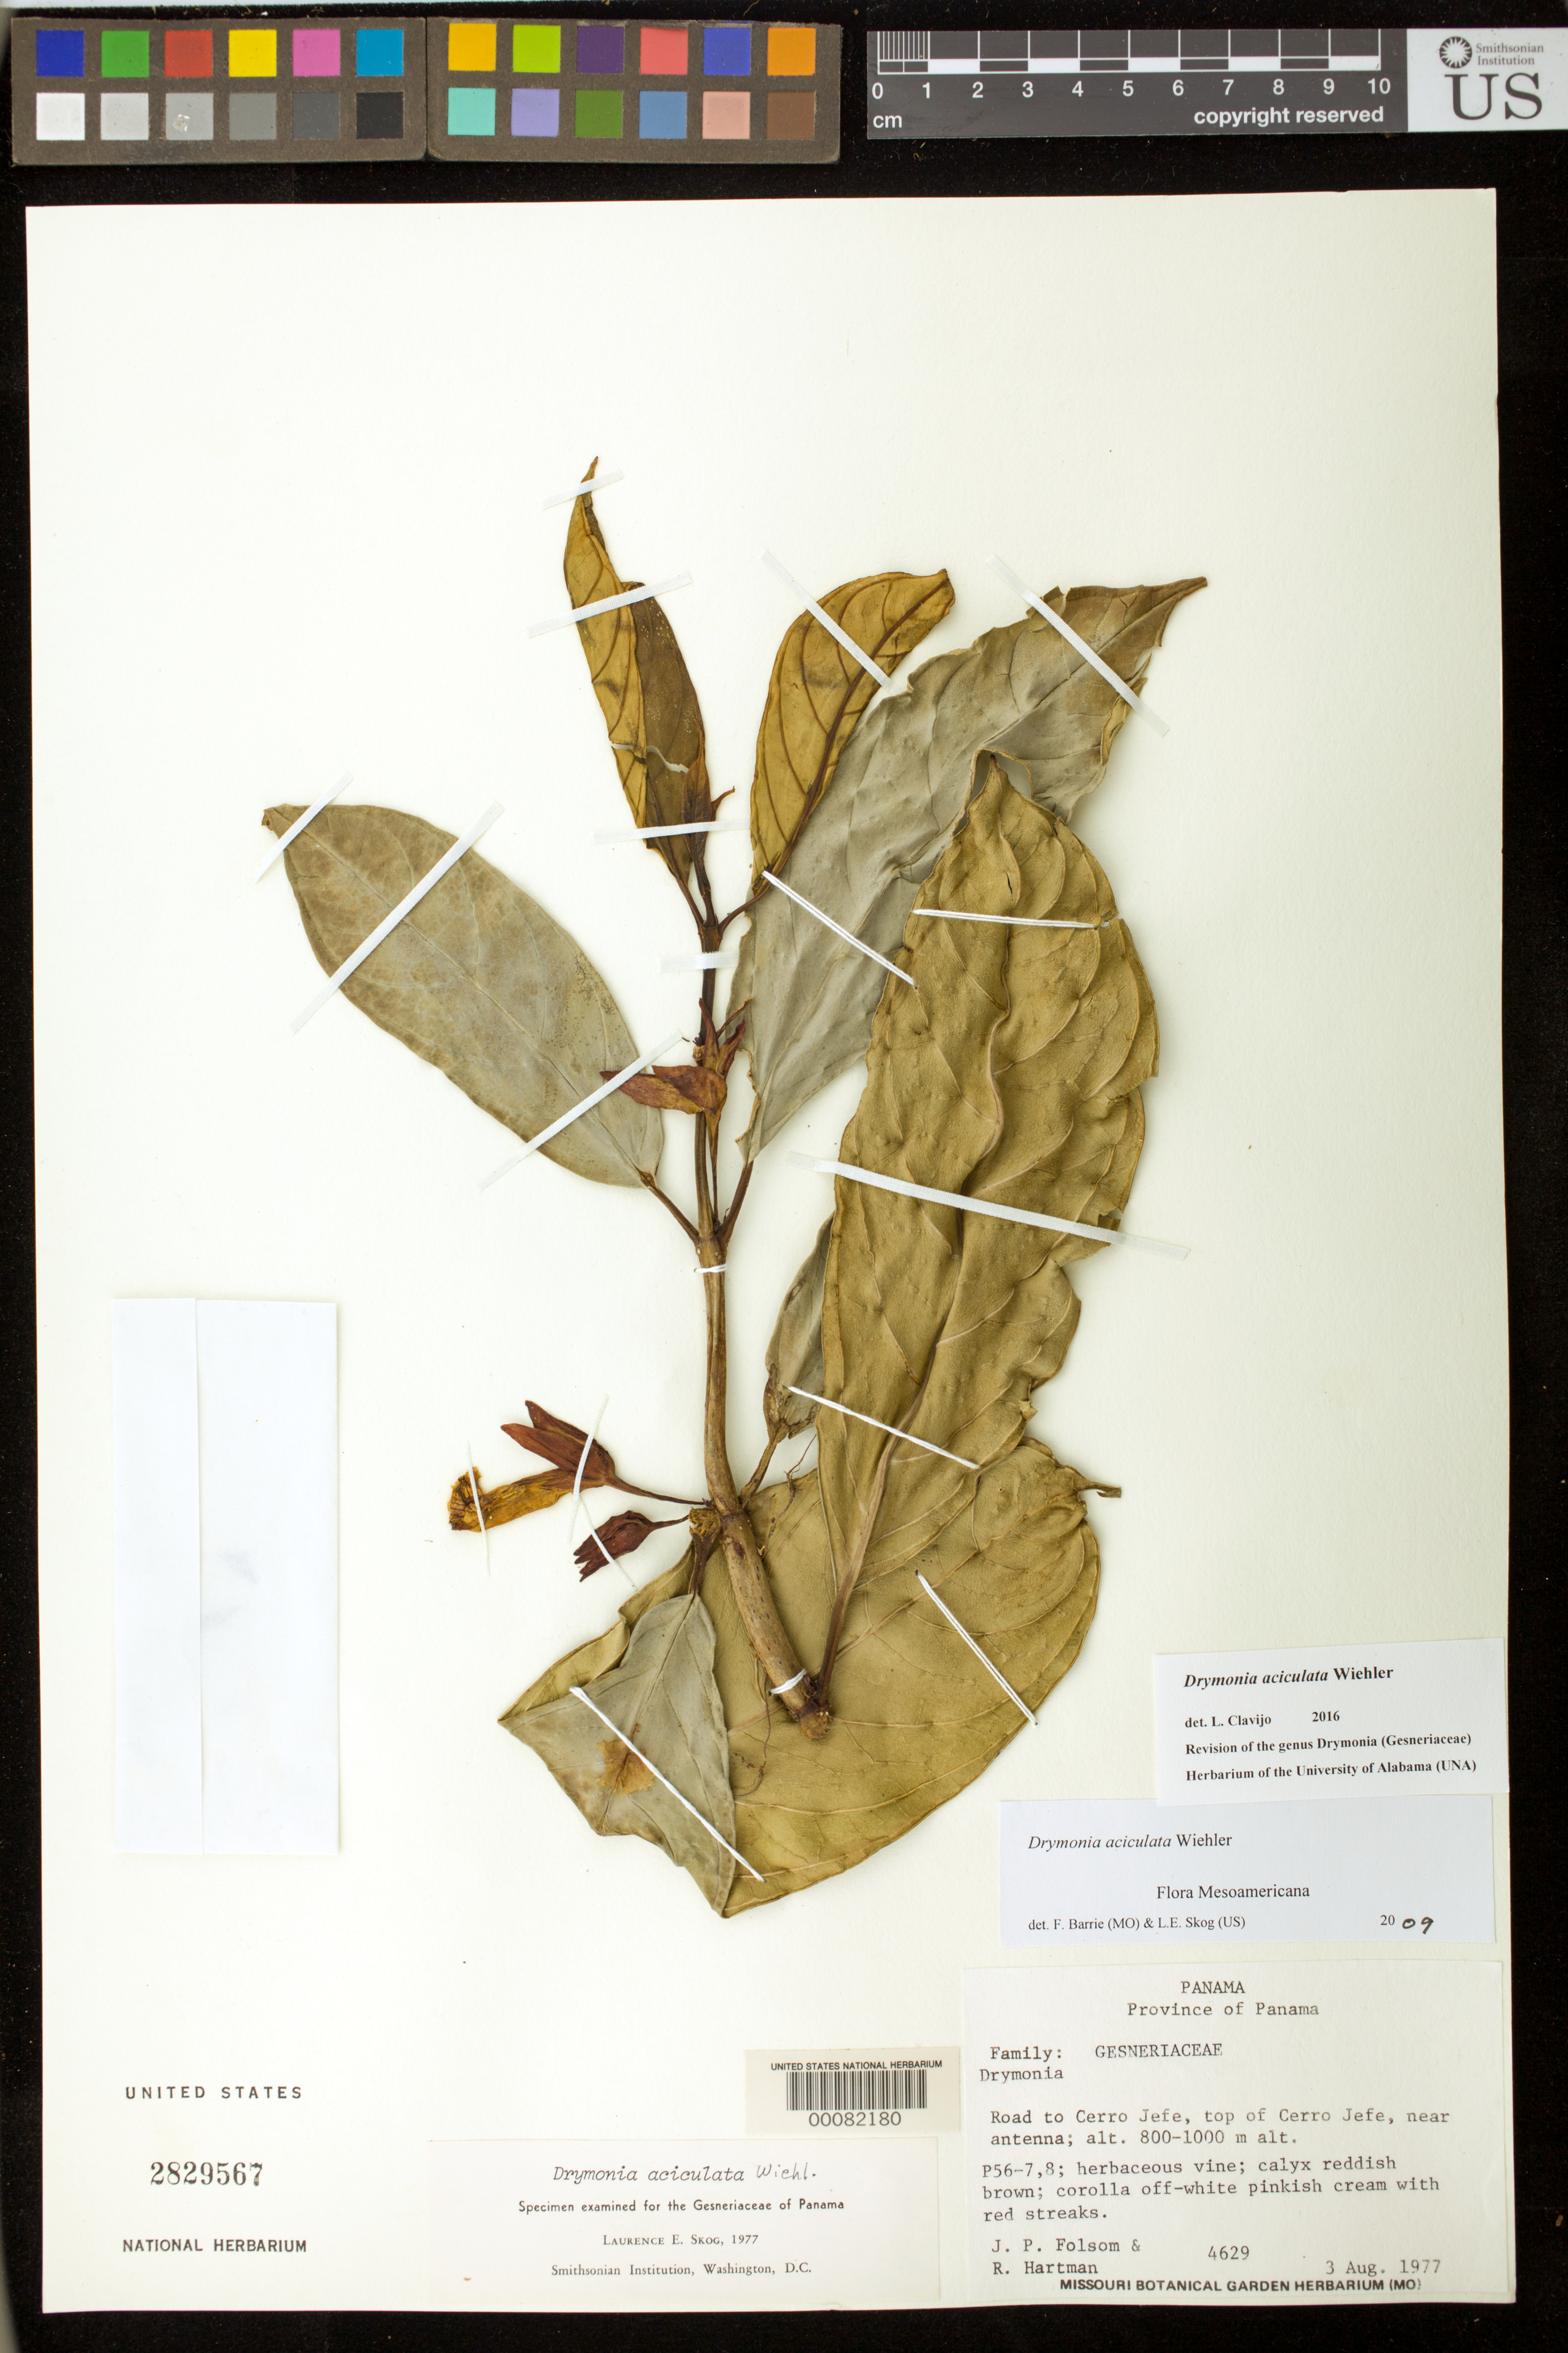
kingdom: Plantae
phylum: Tracheophyta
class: Magnoliopsida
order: Lamiales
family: Gesneriaceae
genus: Drymonia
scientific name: Drymonia aciculata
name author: Wiehler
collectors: J. P. Folsom & R. Hartman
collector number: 4629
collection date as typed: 03 Aug 1977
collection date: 1977-08-03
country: Panama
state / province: Panamá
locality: Road to Cerro Jefe, top of Cerro Jefe, near antenna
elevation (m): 800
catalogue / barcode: US 2829567